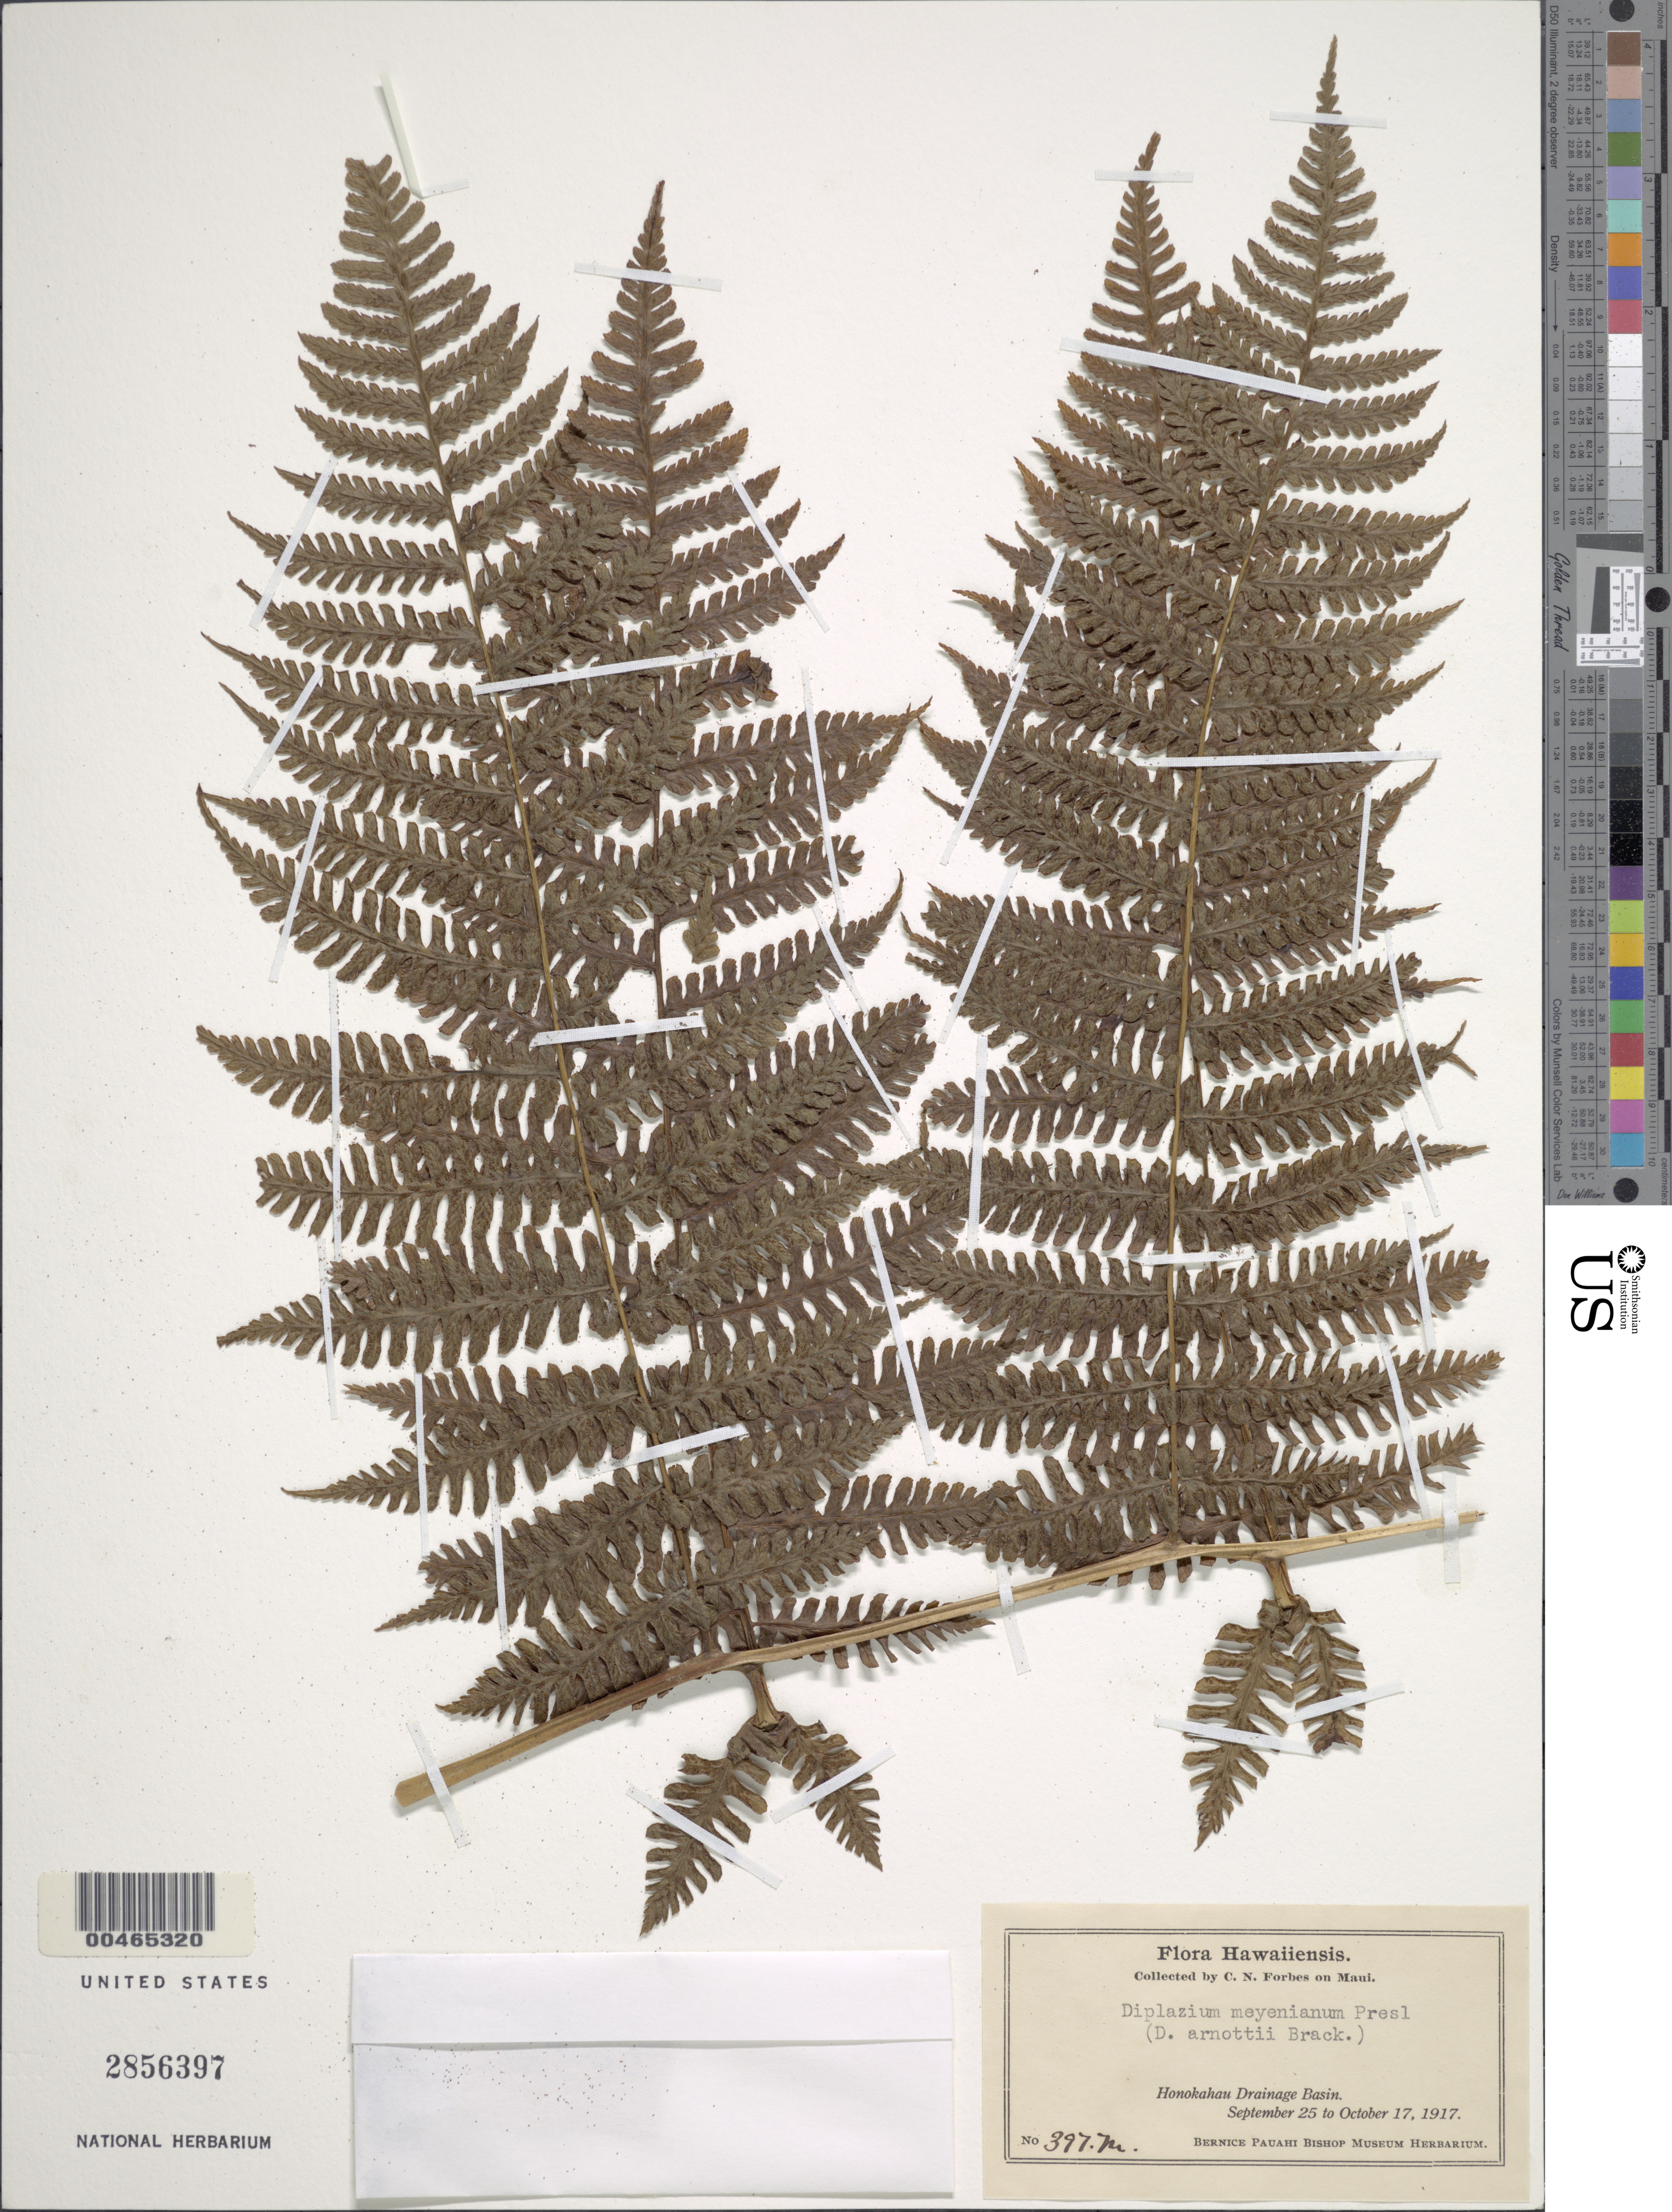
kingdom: Plantae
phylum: Tracheophyta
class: Polypodiopsida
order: Polypodiales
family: Athyriaceae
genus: Diplazium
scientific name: Diplazium sandwichianum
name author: (C. Presl) Diels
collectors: C. N. Forbes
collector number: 397.M.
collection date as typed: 25 Sep 1917 to 17 Oct 1917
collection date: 1917-09-25/1917-10-17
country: United States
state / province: Hawaii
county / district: Maui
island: Maui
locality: Honokahau Drainage Basin, Maui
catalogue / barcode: US 2856397